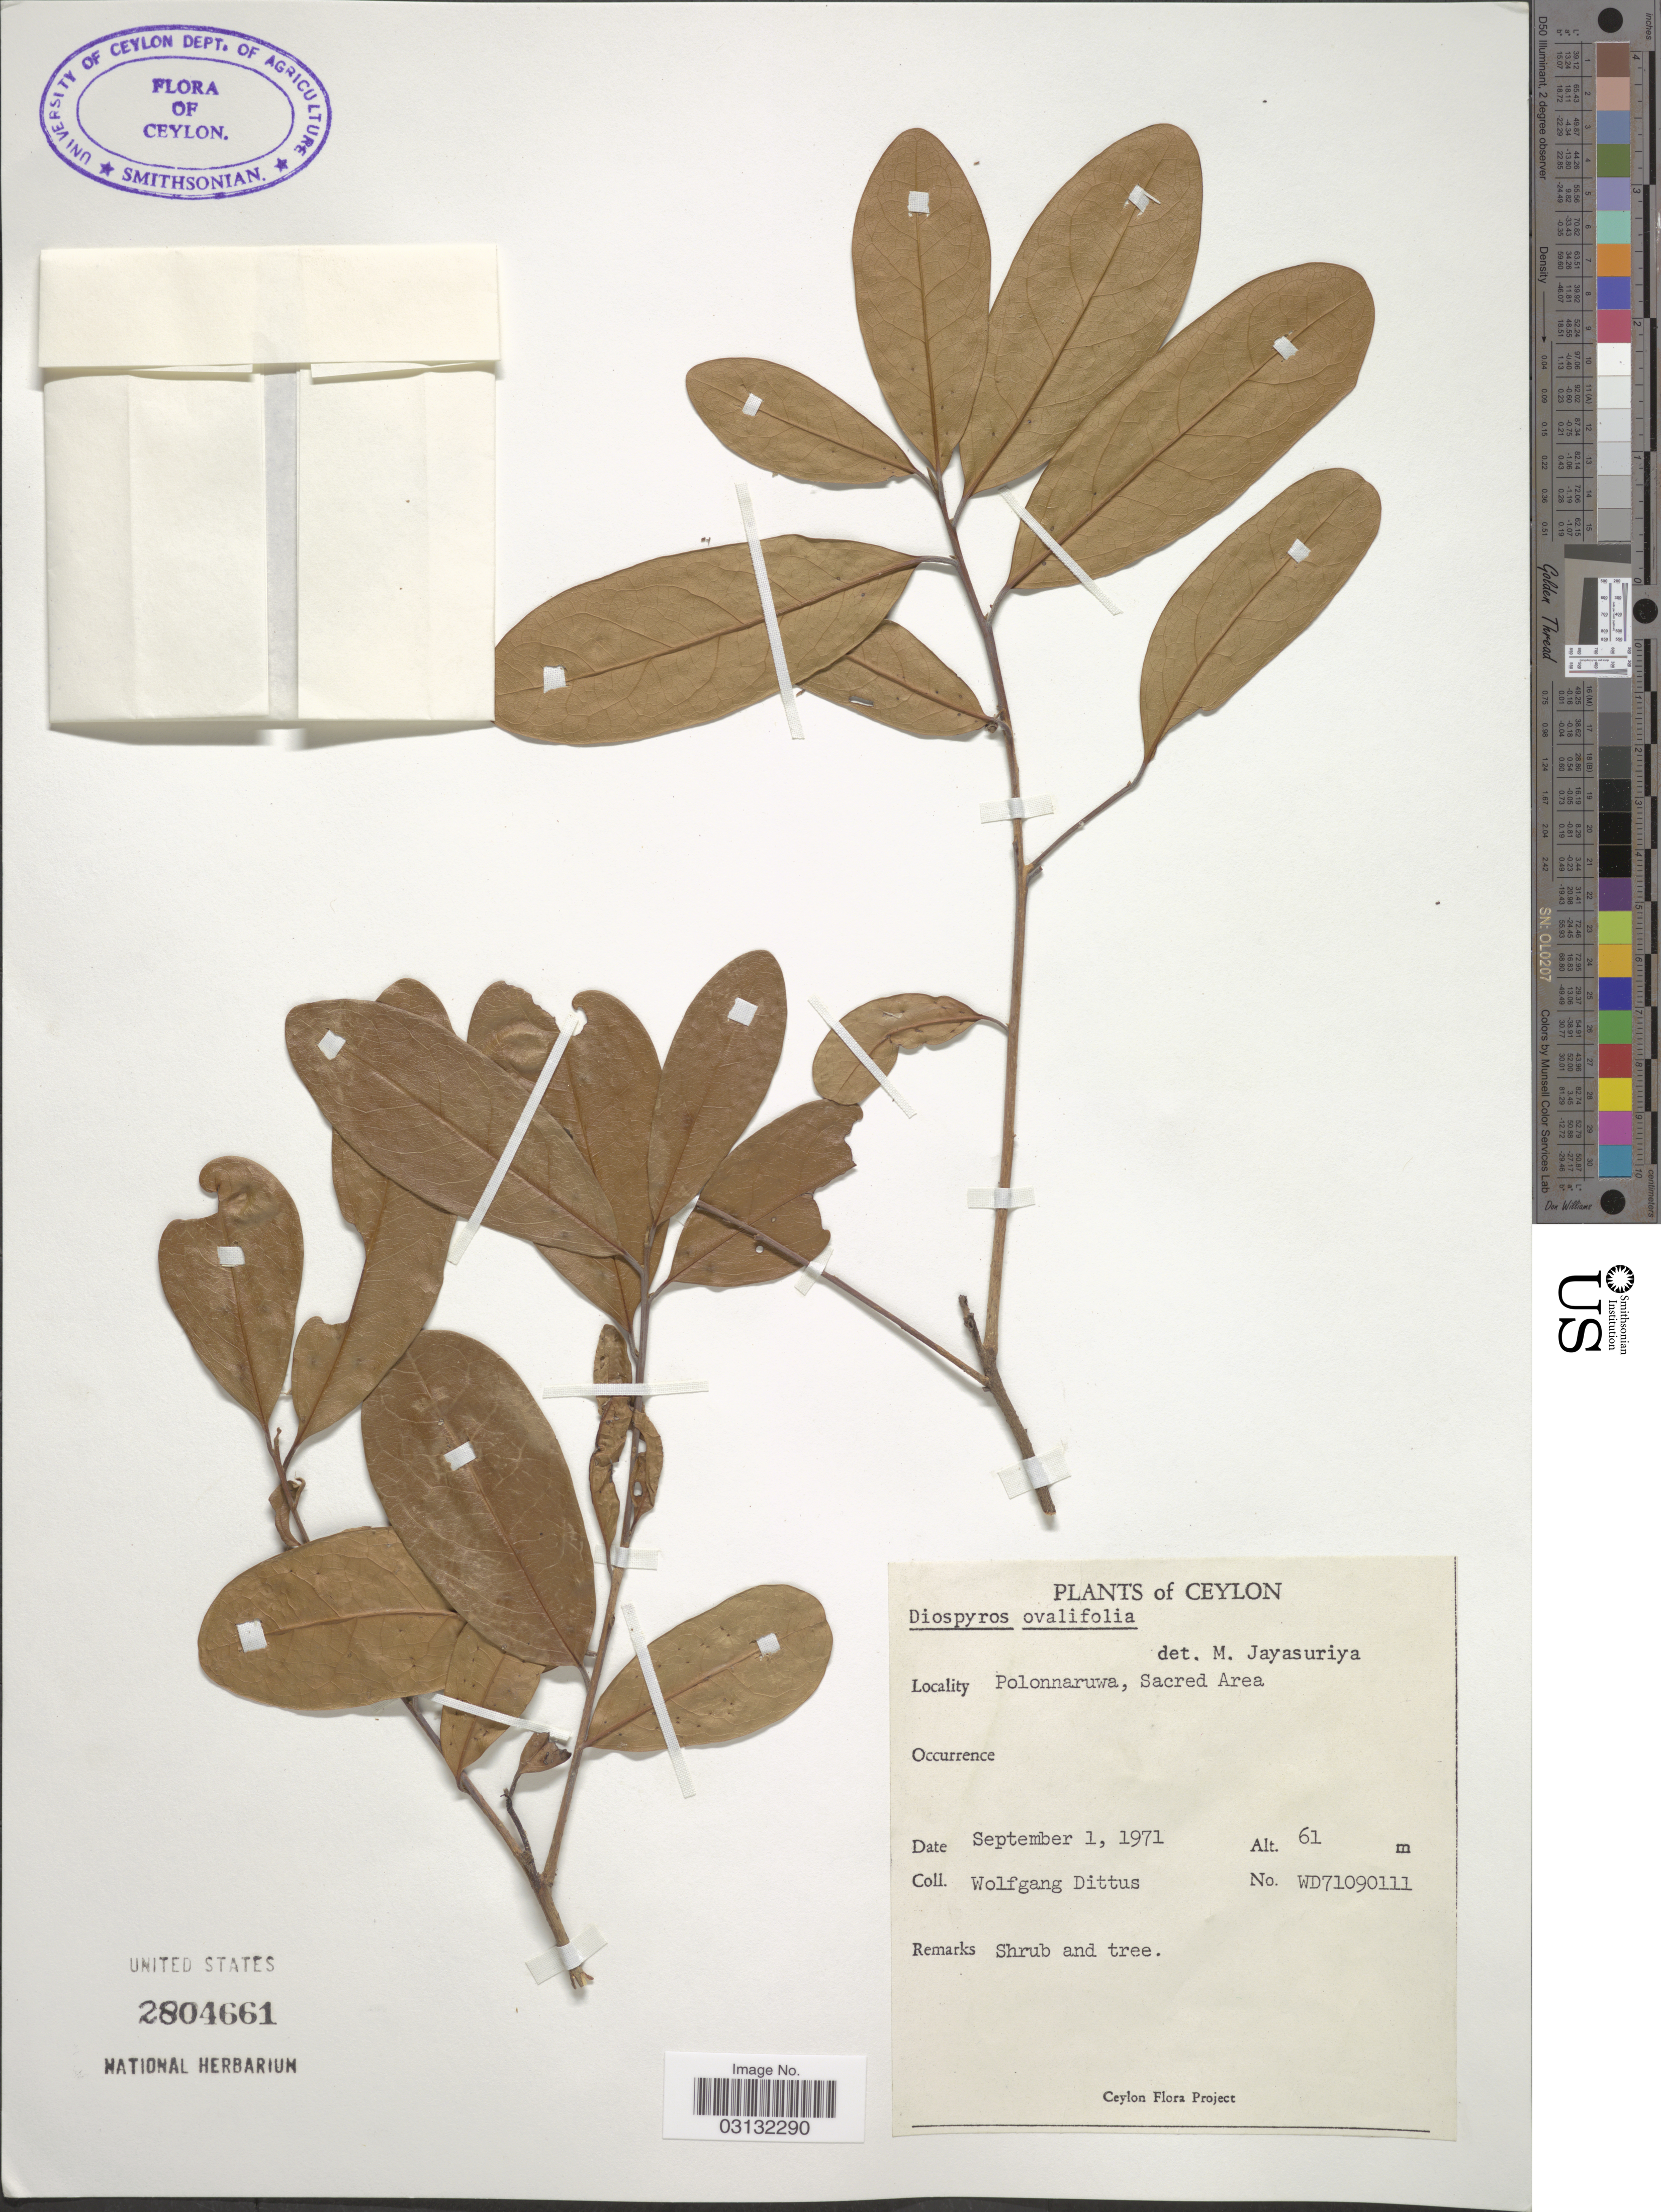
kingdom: Plantae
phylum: Tracheophyta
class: Magnoliopsida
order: Ericales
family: Ebenaceae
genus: Diospyros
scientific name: Diospyros ovalifolia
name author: Wight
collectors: W. Dittus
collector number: WD71090111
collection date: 1971-09-01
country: Sri Lanka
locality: Ceylon. Polonnaruwa, Sacred Area.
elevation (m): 61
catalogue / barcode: US 2804661